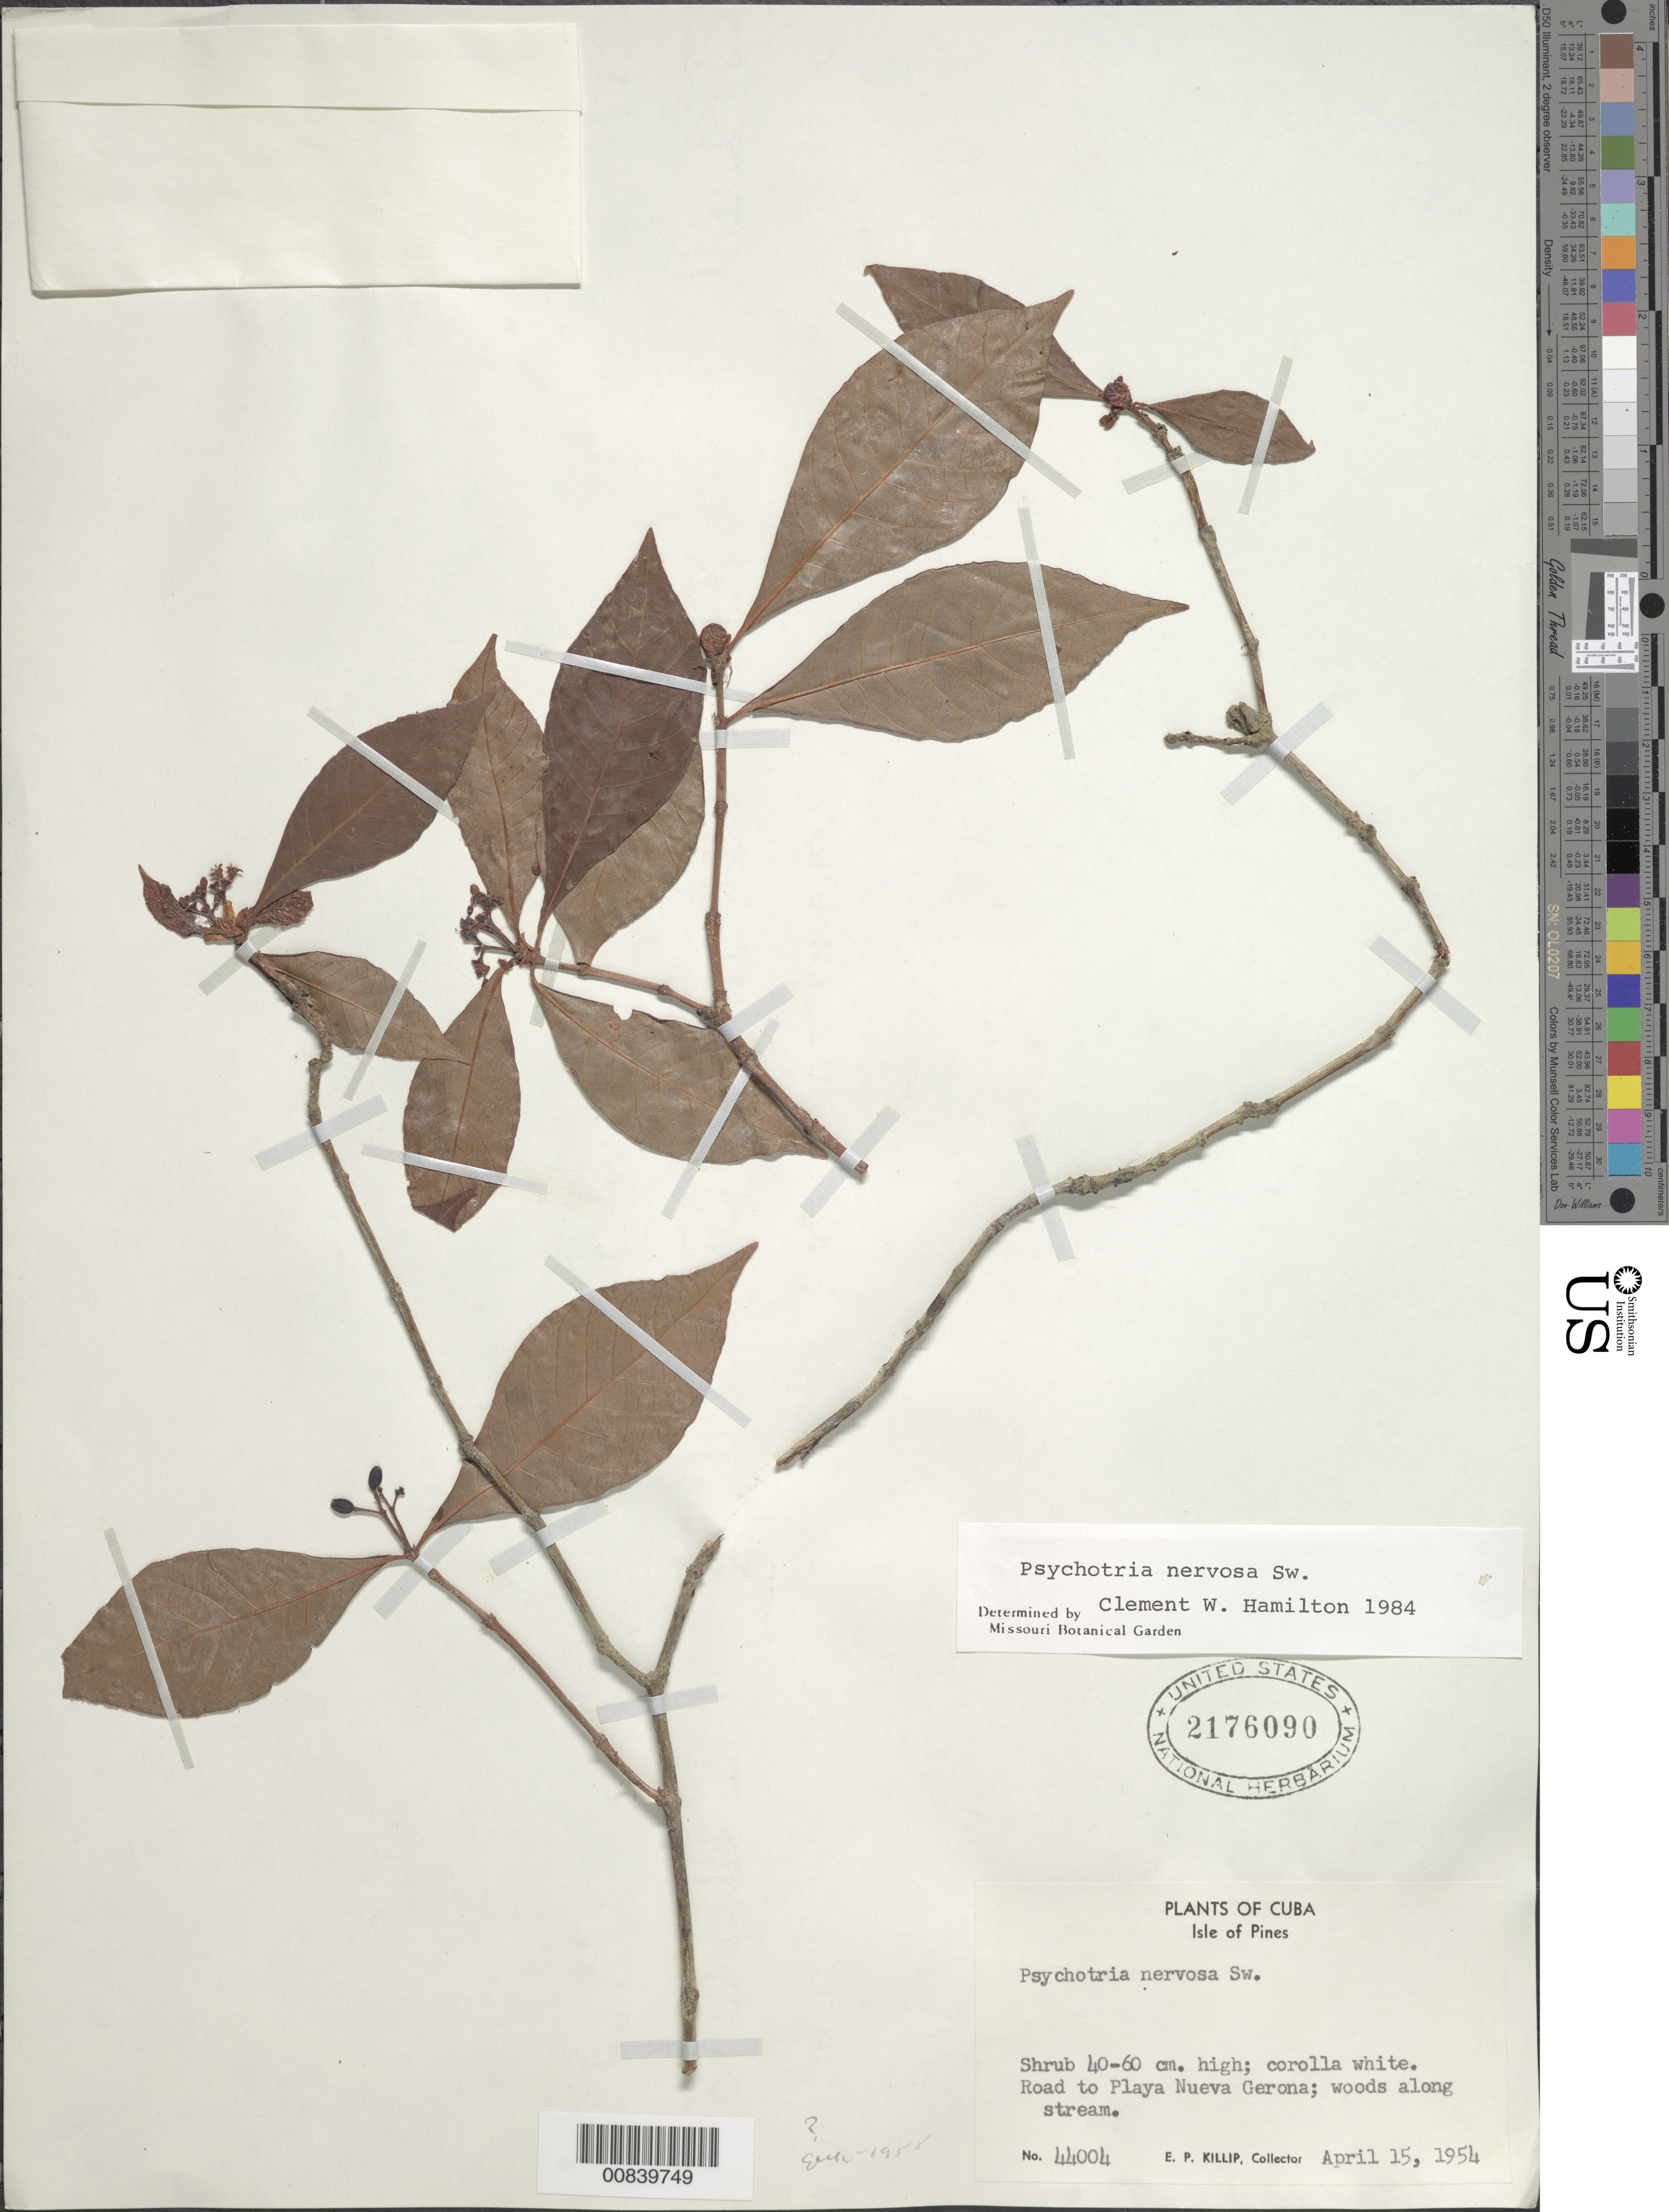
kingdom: Plantae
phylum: Tracheophyta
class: Magnoliopsida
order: Gentianales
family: Rubiaceae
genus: Psychotria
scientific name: Psychotria nervosa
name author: Sw.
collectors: E. P. Killip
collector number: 44004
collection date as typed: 15 Apr 1954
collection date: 1954-04-15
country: Cuba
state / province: Isla de La Juventud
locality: Road to Playa Nueva Gerona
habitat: Woods along stream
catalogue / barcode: US 2176090